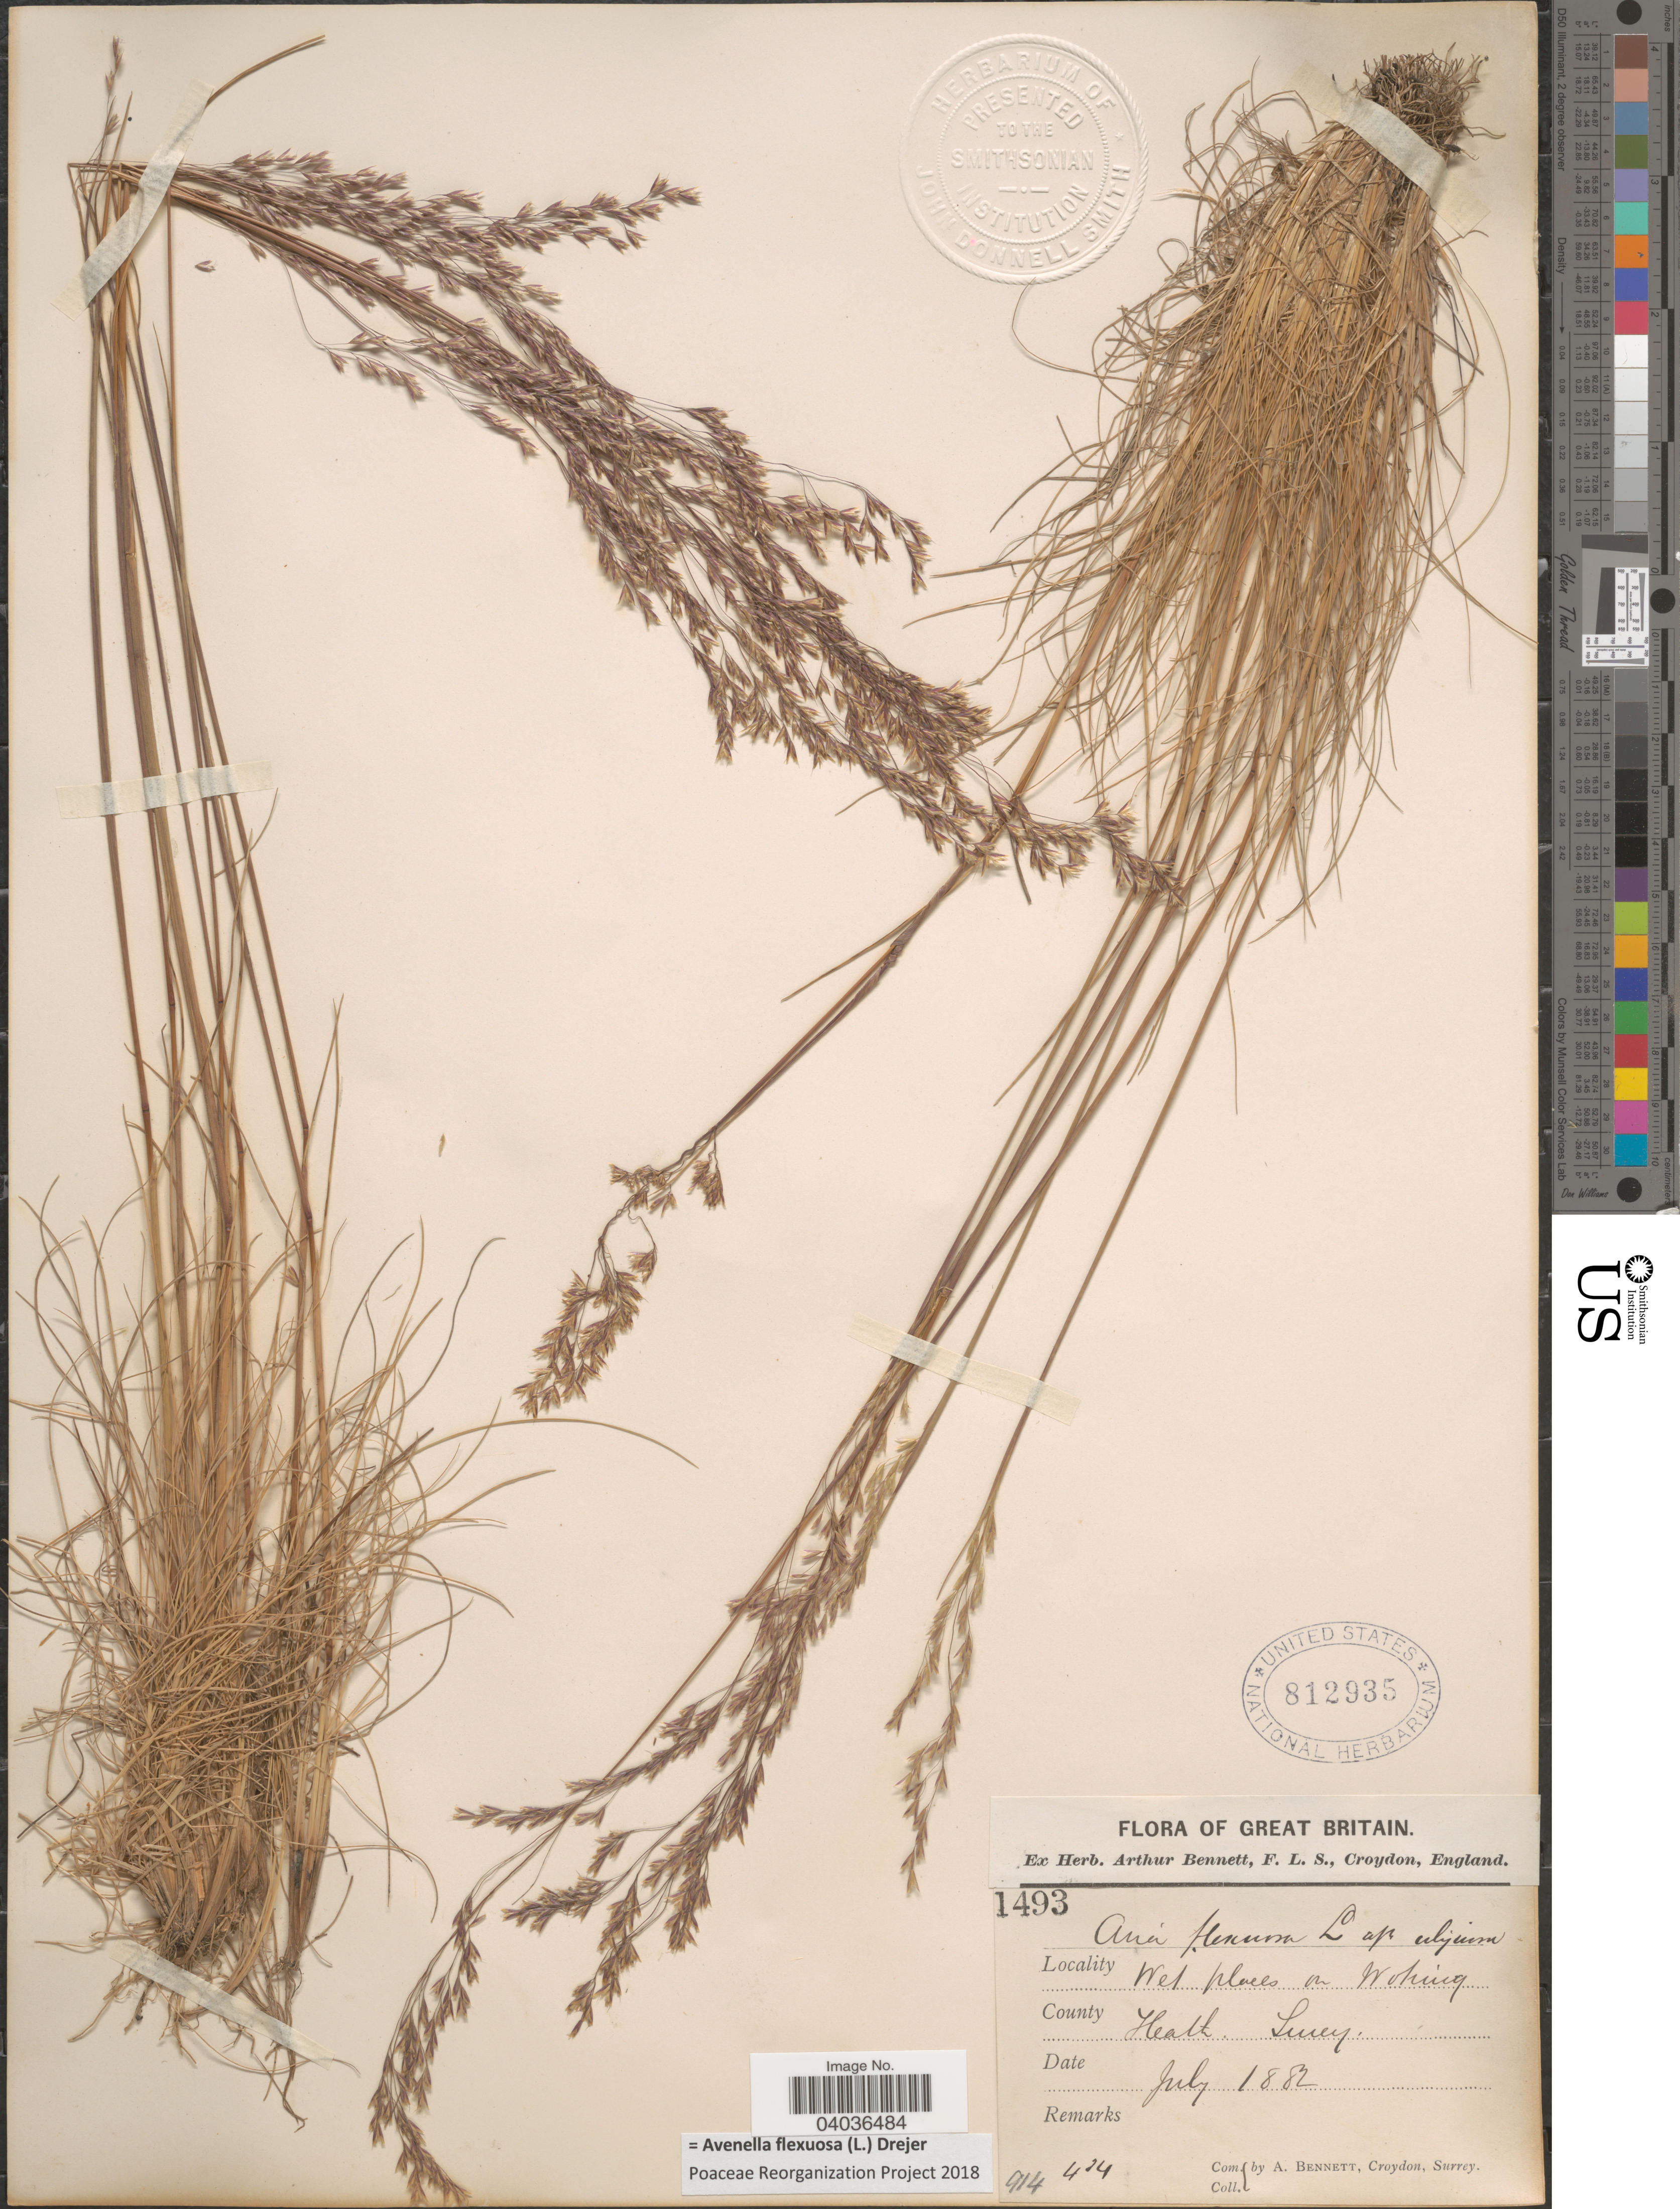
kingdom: Plantae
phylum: Tracheophyta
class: Liliopsida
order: Poales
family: Poaceae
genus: Avenella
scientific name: Avenella flexuosa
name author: (L.) Drejer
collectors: A. Bennett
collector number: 1493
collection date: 1882-07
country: United Kingdom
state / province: England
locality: Great Britain. Wet places on Woking. County Heath. Surrey.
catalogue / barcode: US 812935